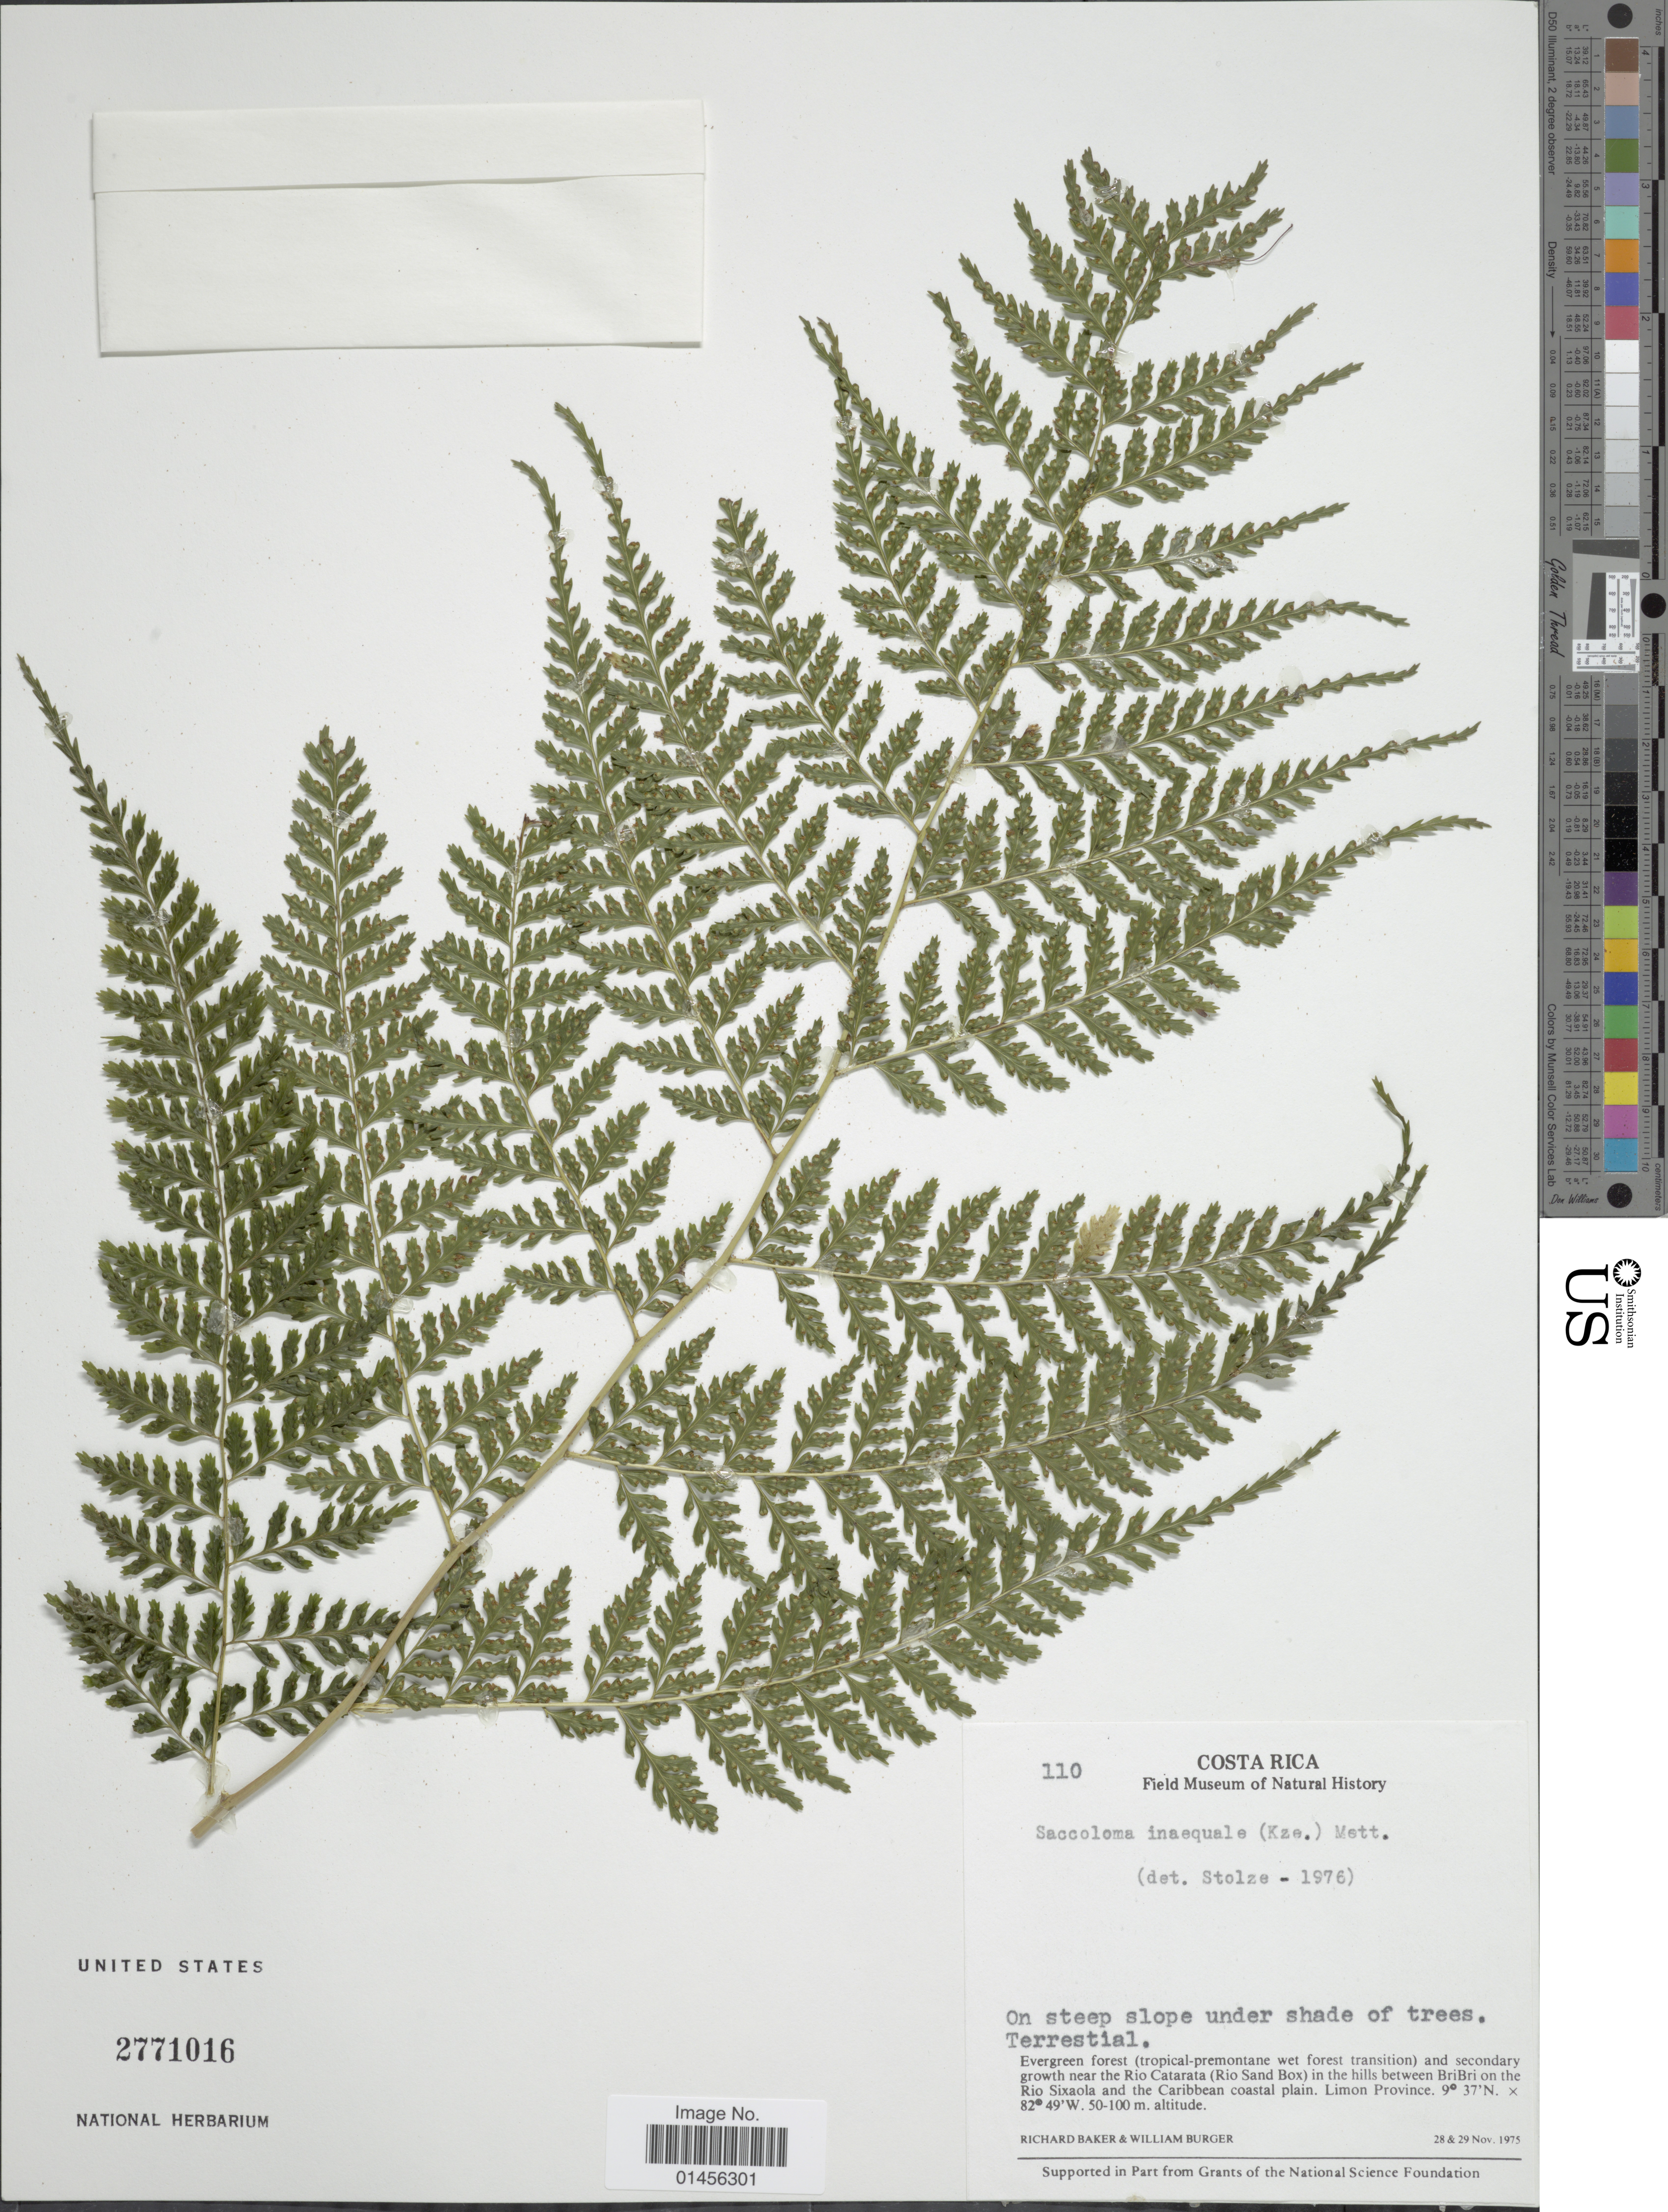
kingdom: Plantae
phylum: Tracheophyta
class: Polypodiopsida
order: Polypodiales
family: Saccolomataceae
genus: Saccoloma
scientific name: Saccoloma inaequale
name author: (Kunze) Mett.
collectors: R. Baker & W. Burger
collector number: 110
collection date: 1975-11-28/1975-11-29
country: Costa Rica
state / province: Limón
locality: Growth near the Rio Catarata (Rio Sand Box) in the hills between Bri Bri on the Rio Sixaola and the Caribbean coastal plain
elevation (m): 50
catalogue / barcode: US 2771016